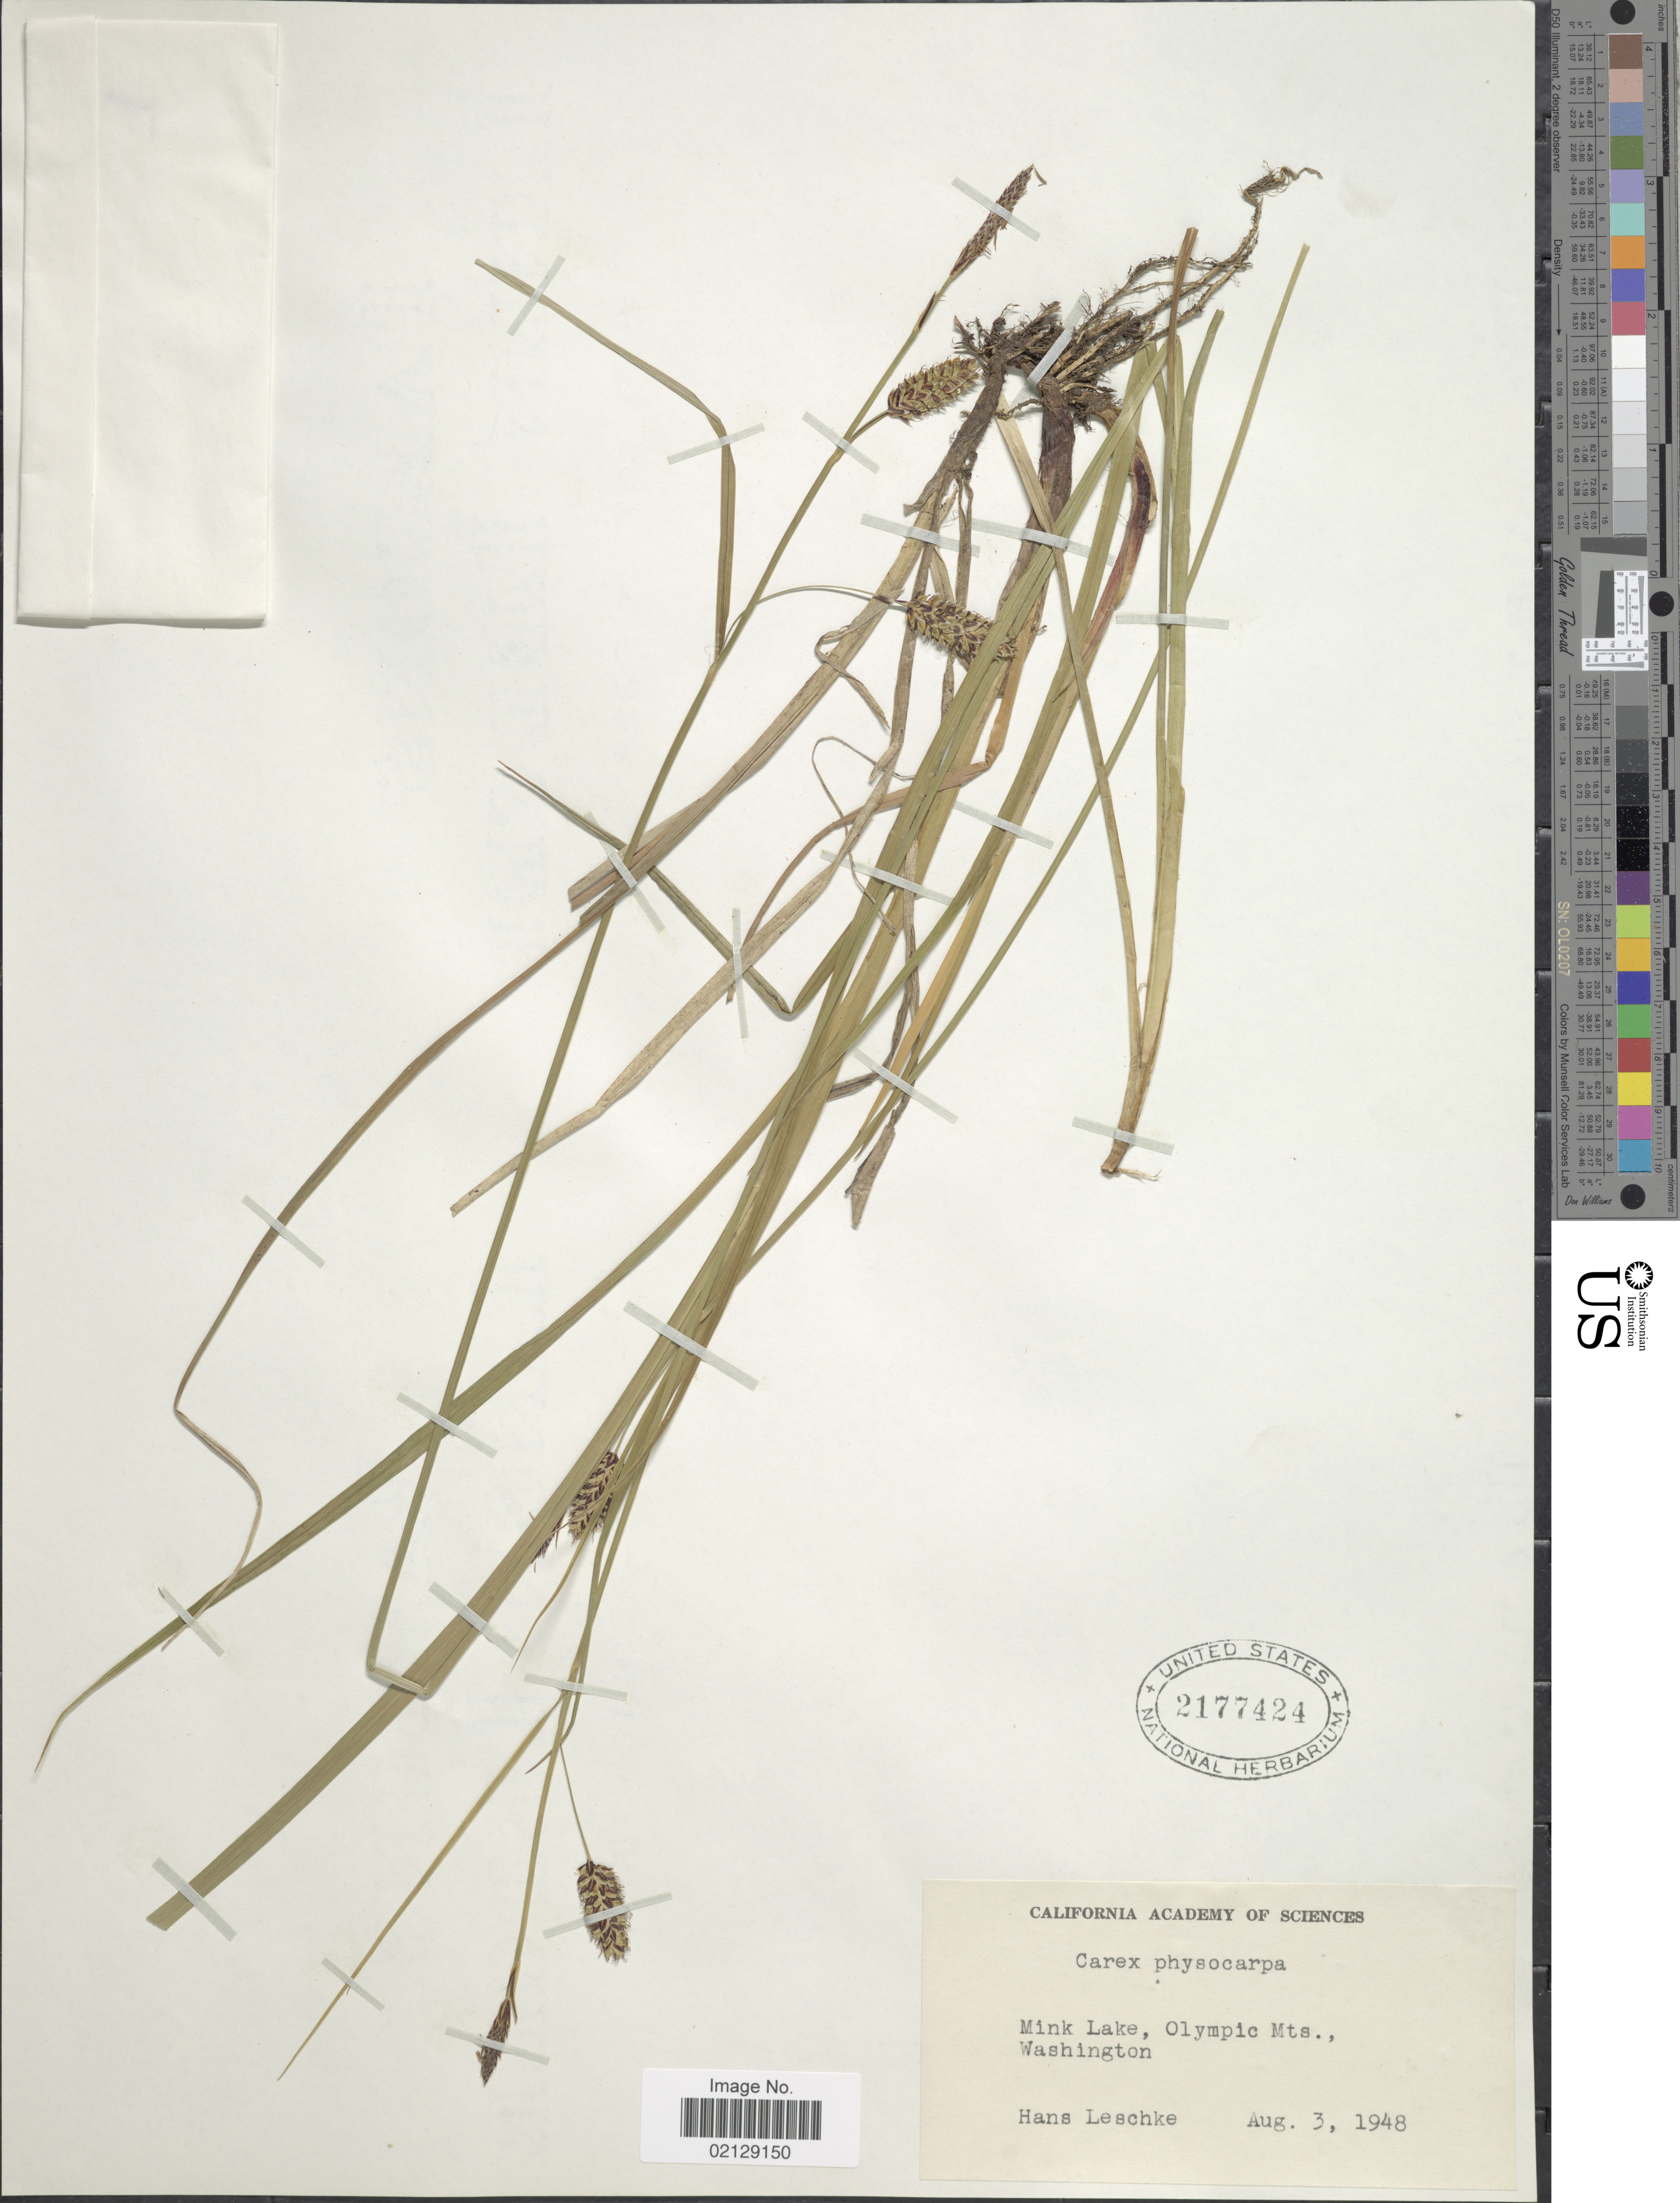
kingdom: Plantae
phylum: Tracheophyta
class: Liliopsida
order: Poales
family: Cyperaceae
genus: Carex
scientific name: Carex saxatilis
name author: L.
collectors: H. Leschke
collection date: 1948-08-03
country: United States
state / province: Washington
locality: Mink Lake, Olympic Mts., Washington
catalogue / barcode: US 2177424